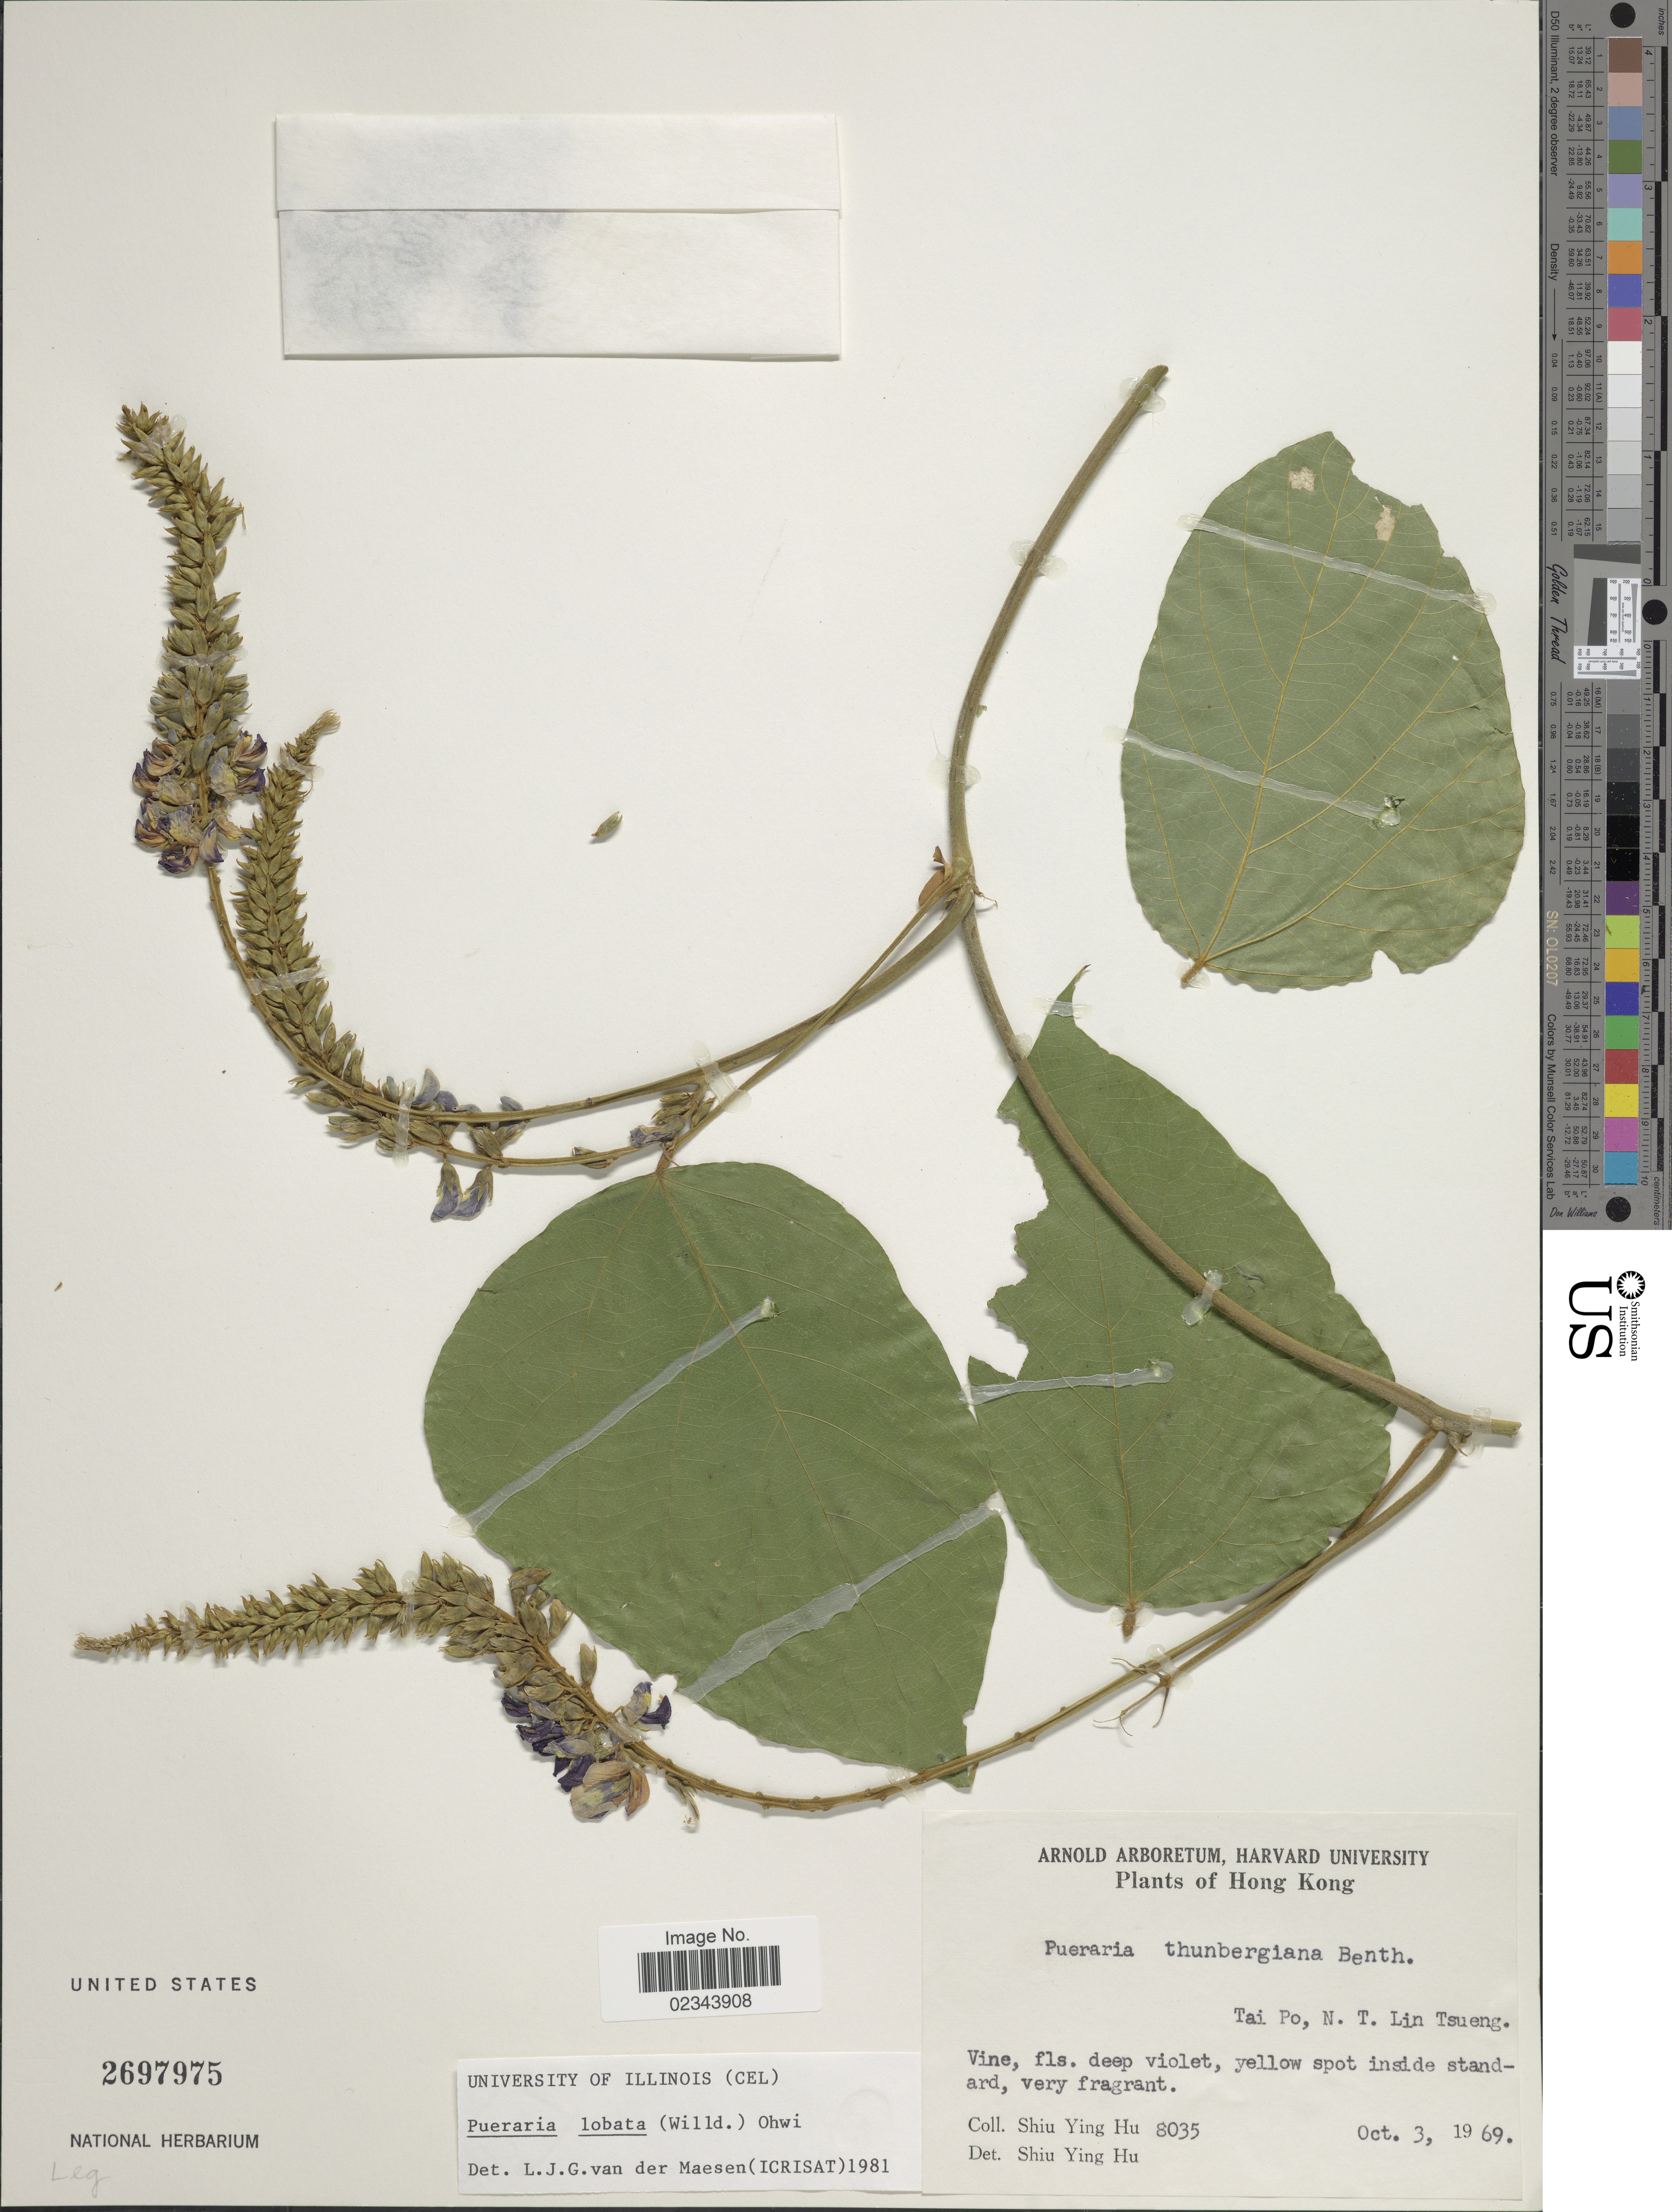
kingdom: Plantae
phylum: Tracheophyta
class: Magnoliopsida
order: Fabales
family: Fabaceae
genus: Pueraria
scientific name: Pueraria lobata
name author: (Willd.) Ohwi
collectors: S. Y. Hu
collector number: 8035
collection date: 1969-10-03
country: China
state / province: Hong Kong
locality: Tai Po, N. T. Hong Kong, Lin Tseung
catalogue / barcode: US 2697975